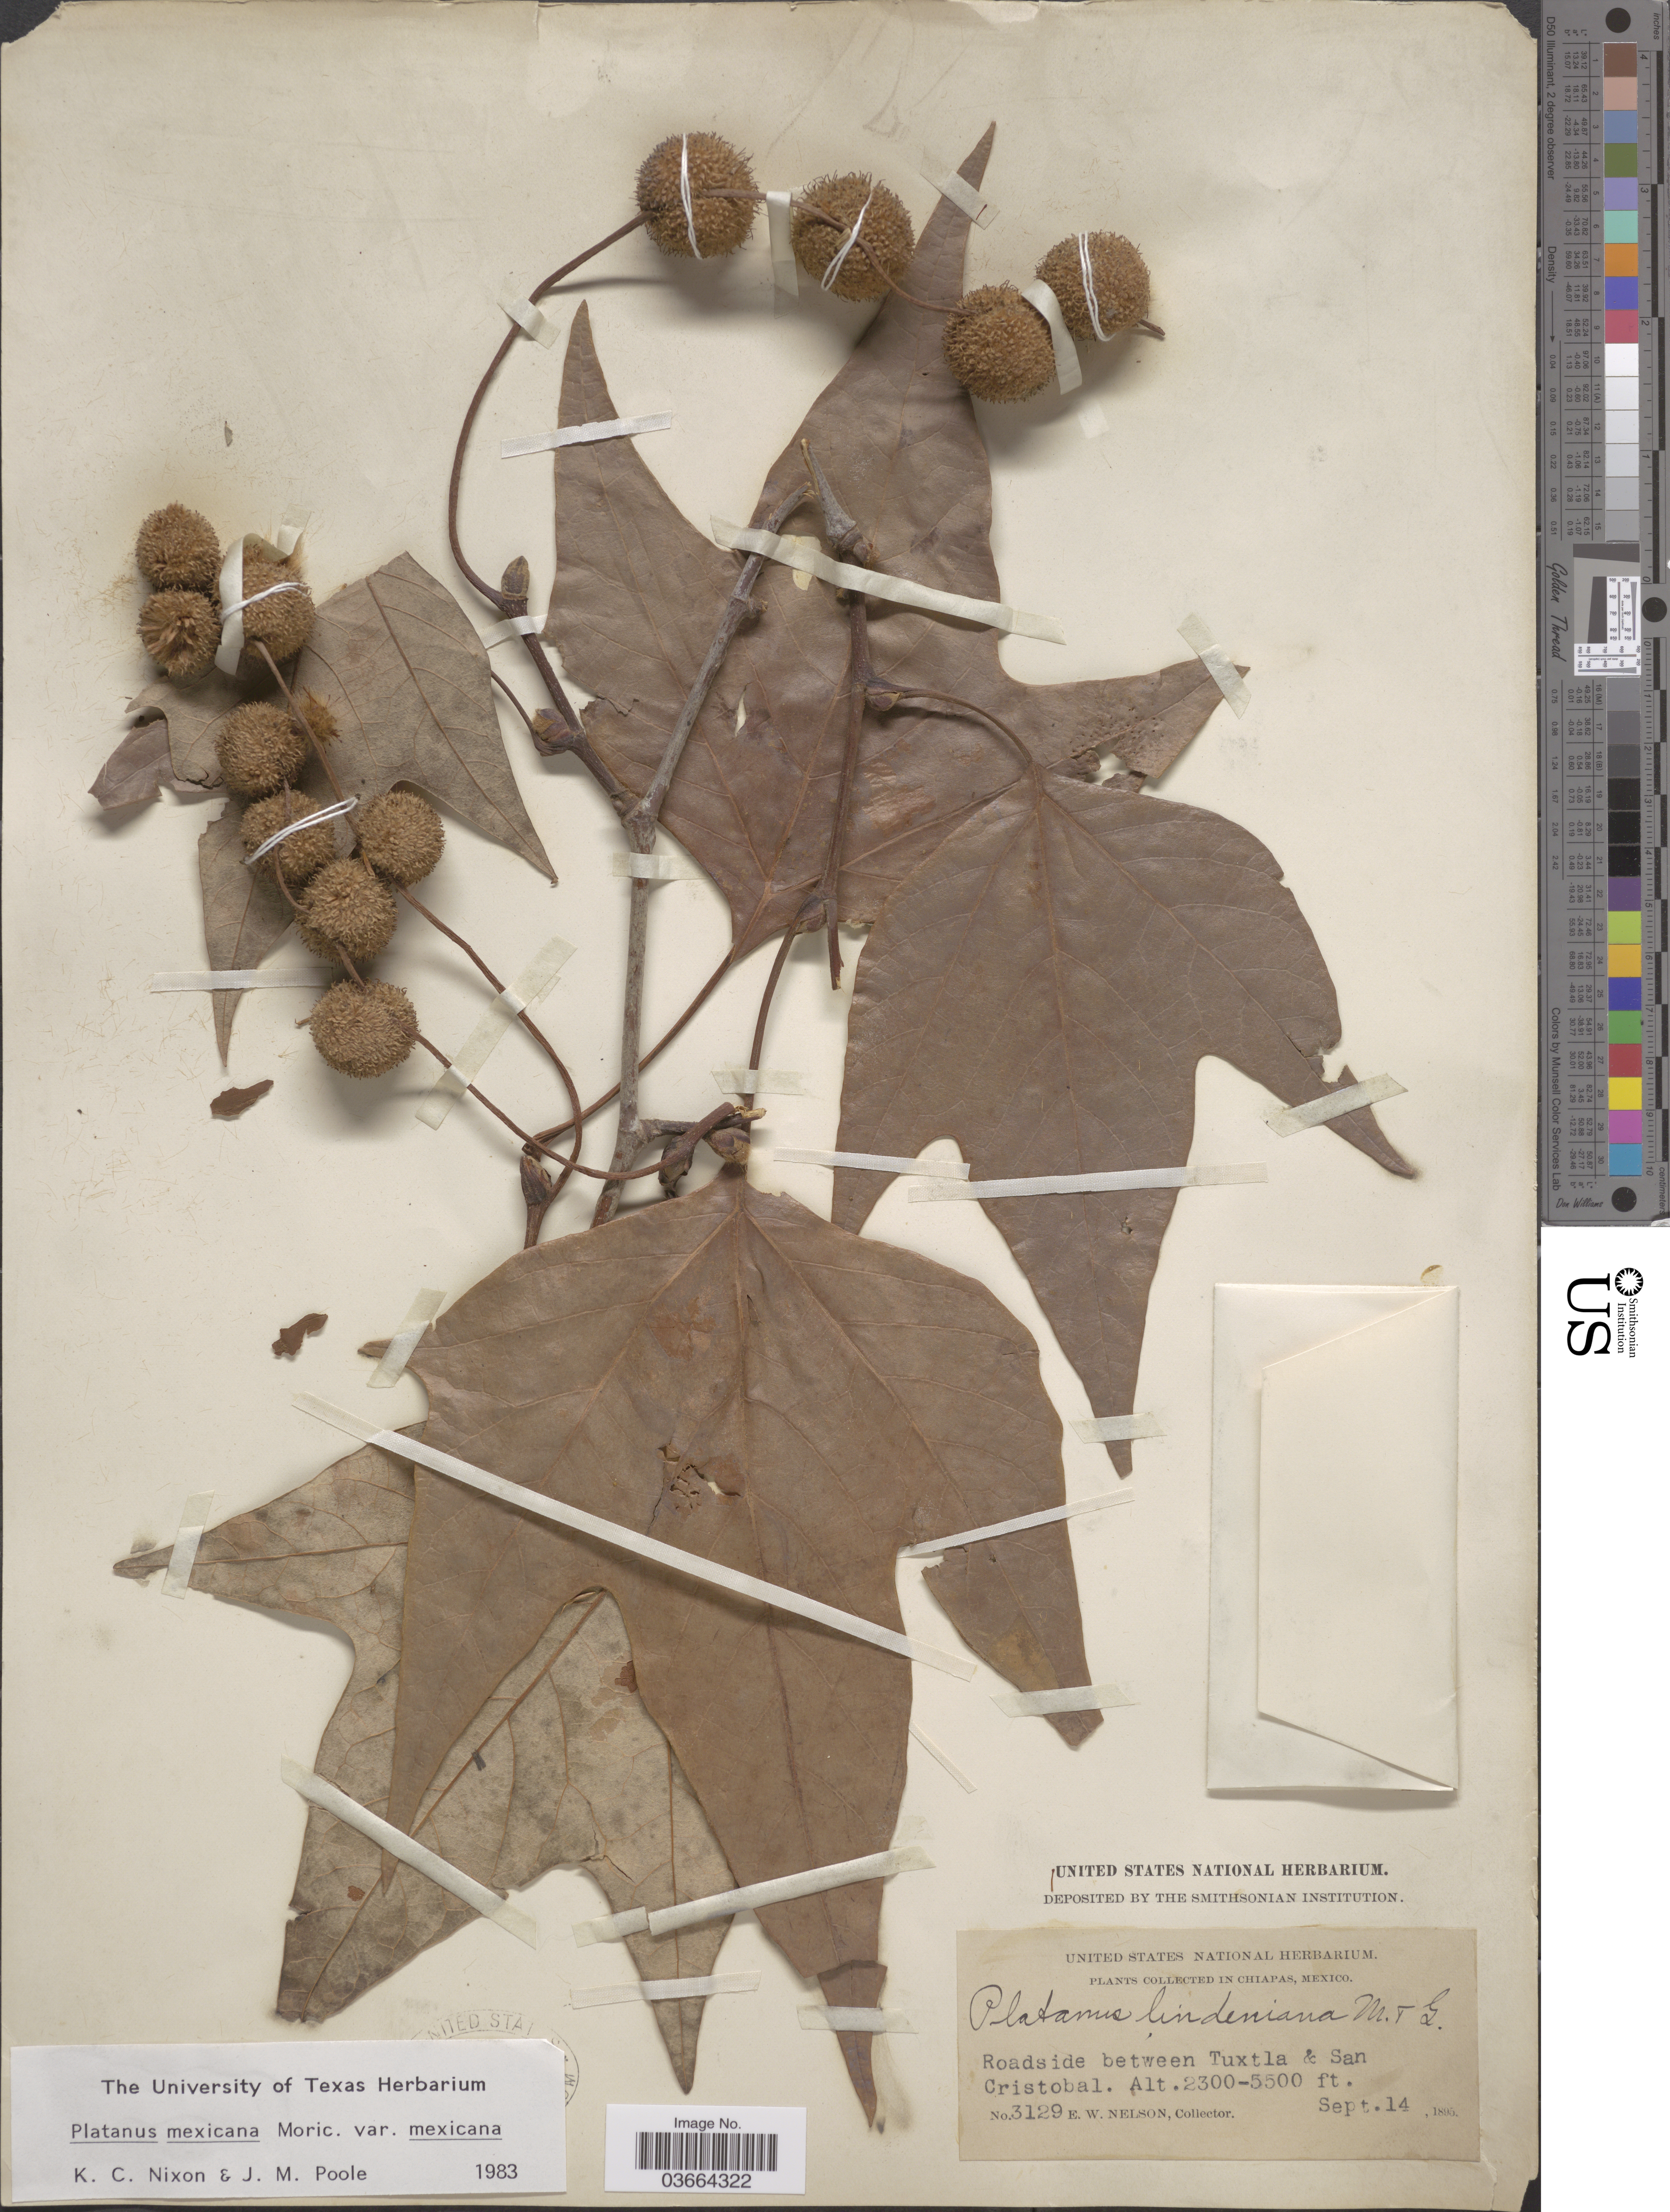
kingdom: Plantae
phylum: Tracheophyta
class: Magnoliopsida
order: Proteales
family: Platanaceae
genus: Platanus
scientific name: Platanus mexicana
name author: Moric.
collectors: E. W. Nelson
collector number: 3129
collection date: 1895-09-14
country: Mexico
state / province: Chiapas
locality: Roadside between Tuxtla & San Cristobal.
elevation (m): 701